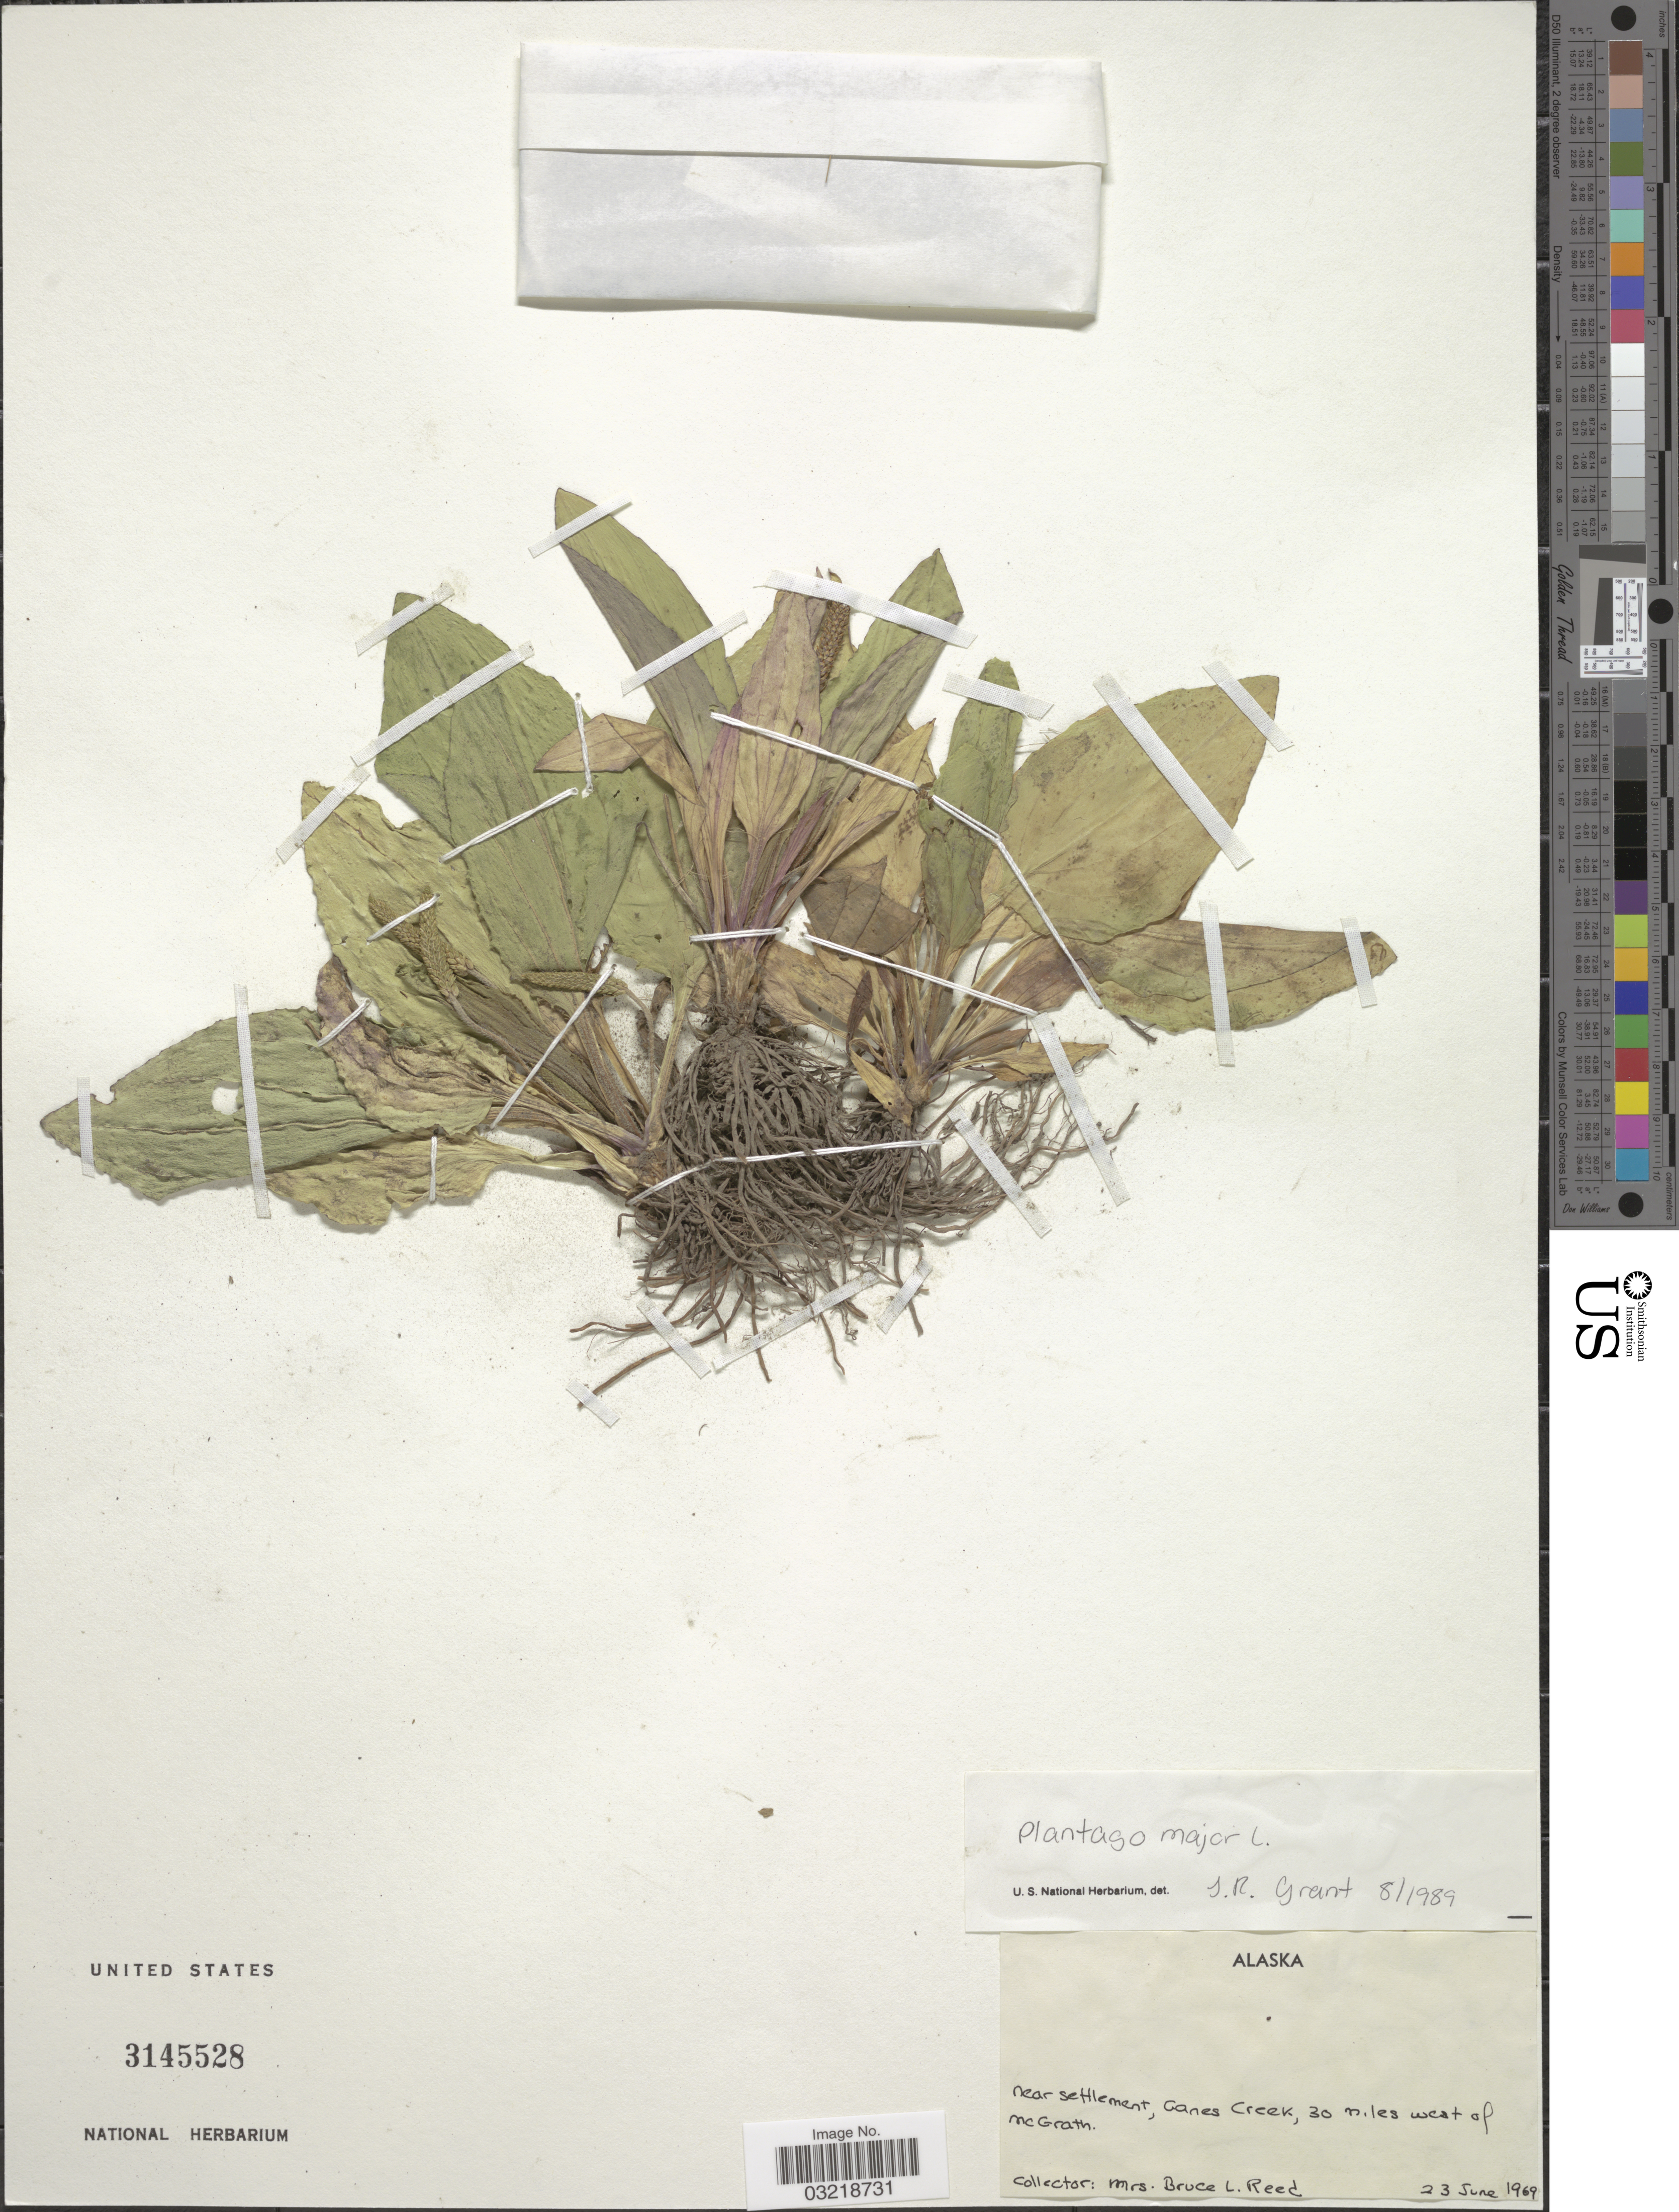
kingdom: Plantae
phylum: Tracheophyta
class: Magnoliopsida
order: Lamiales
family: Plantaginaceae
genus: Plantago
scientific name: Plantago major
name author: L.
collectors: B. Reed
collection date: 1969-06-23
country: United States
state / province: Alaska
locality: Near settlement, Ganes Creek, 30 miles west of McGrath.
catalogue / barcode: US 3145528